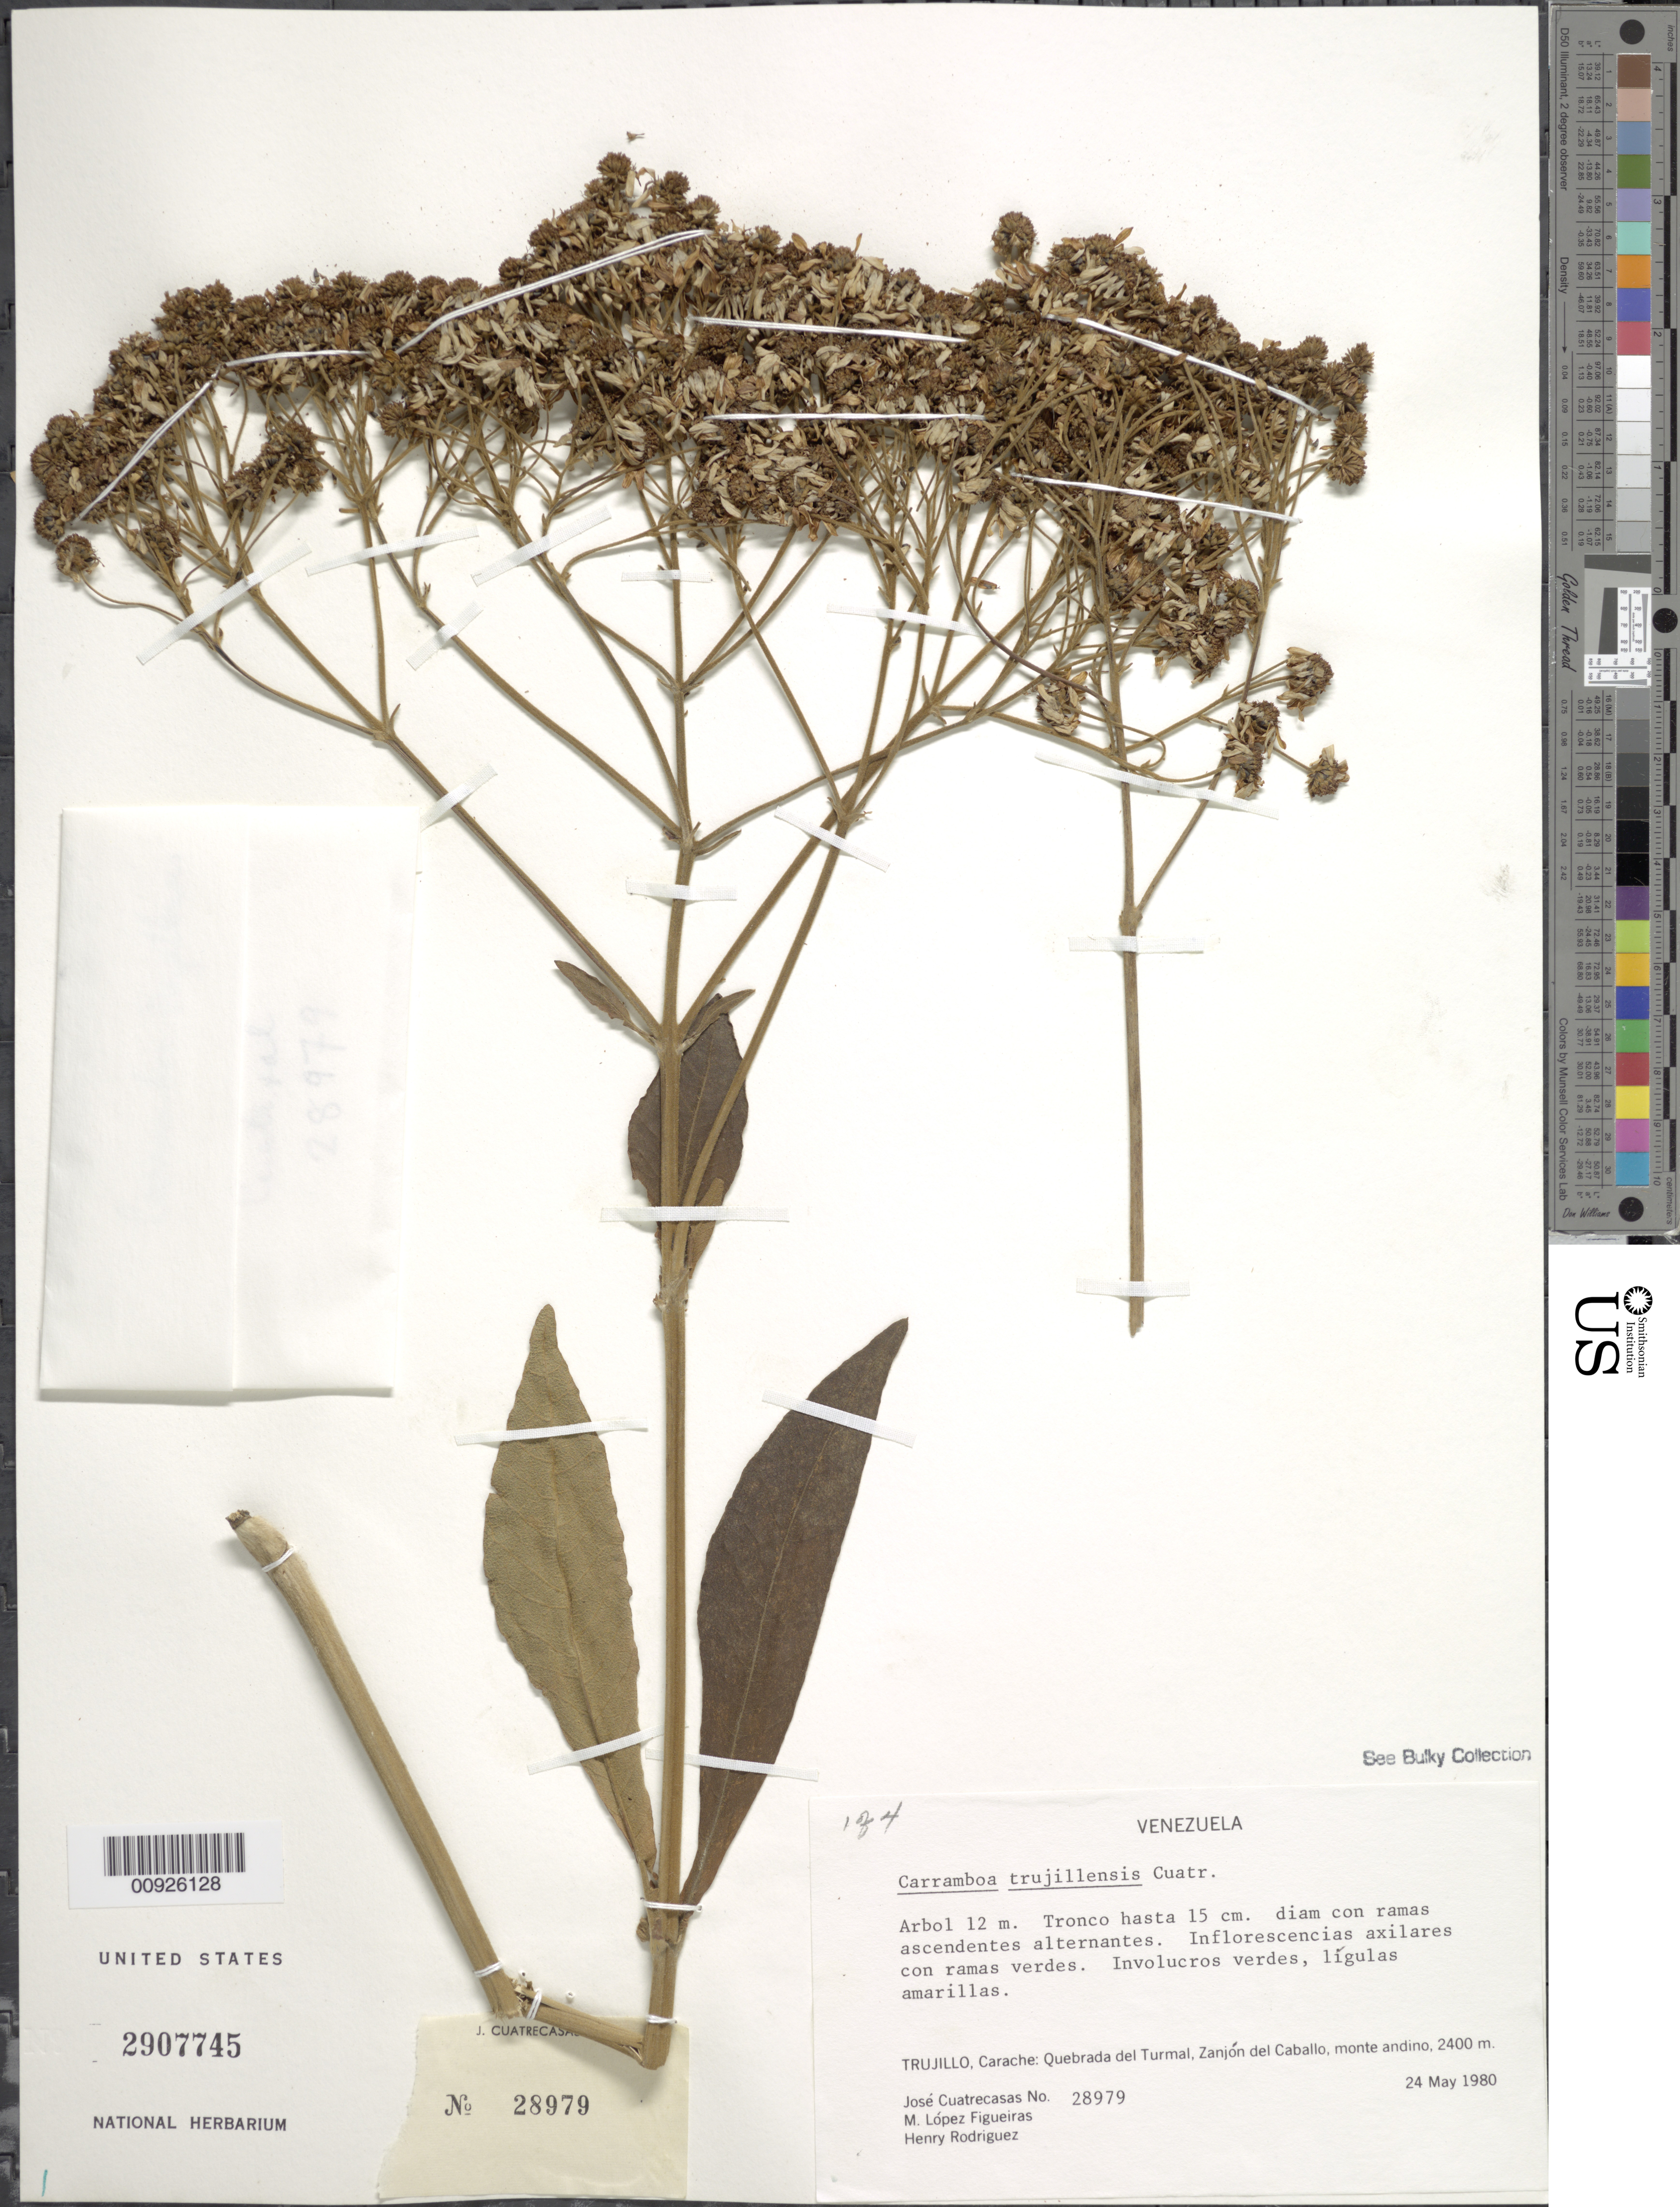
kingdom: Plantae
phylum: Tracheophyta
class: Magnoliopsida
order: Asterales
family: Asteraceae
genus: Carramboa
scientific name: Carramboa trujillensis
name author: (Cuatrec.) Cuatrec.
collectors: J. Cuatrecasas, M. López Figueiras & H. A. Rodriguez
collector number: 28979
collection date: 1980-05-24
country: Venezuela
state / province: Trujillo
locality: Carache: Quebrada del Turmal, Zanjon del Caballo, monte andino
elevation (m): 2400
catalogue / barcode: US 2907745